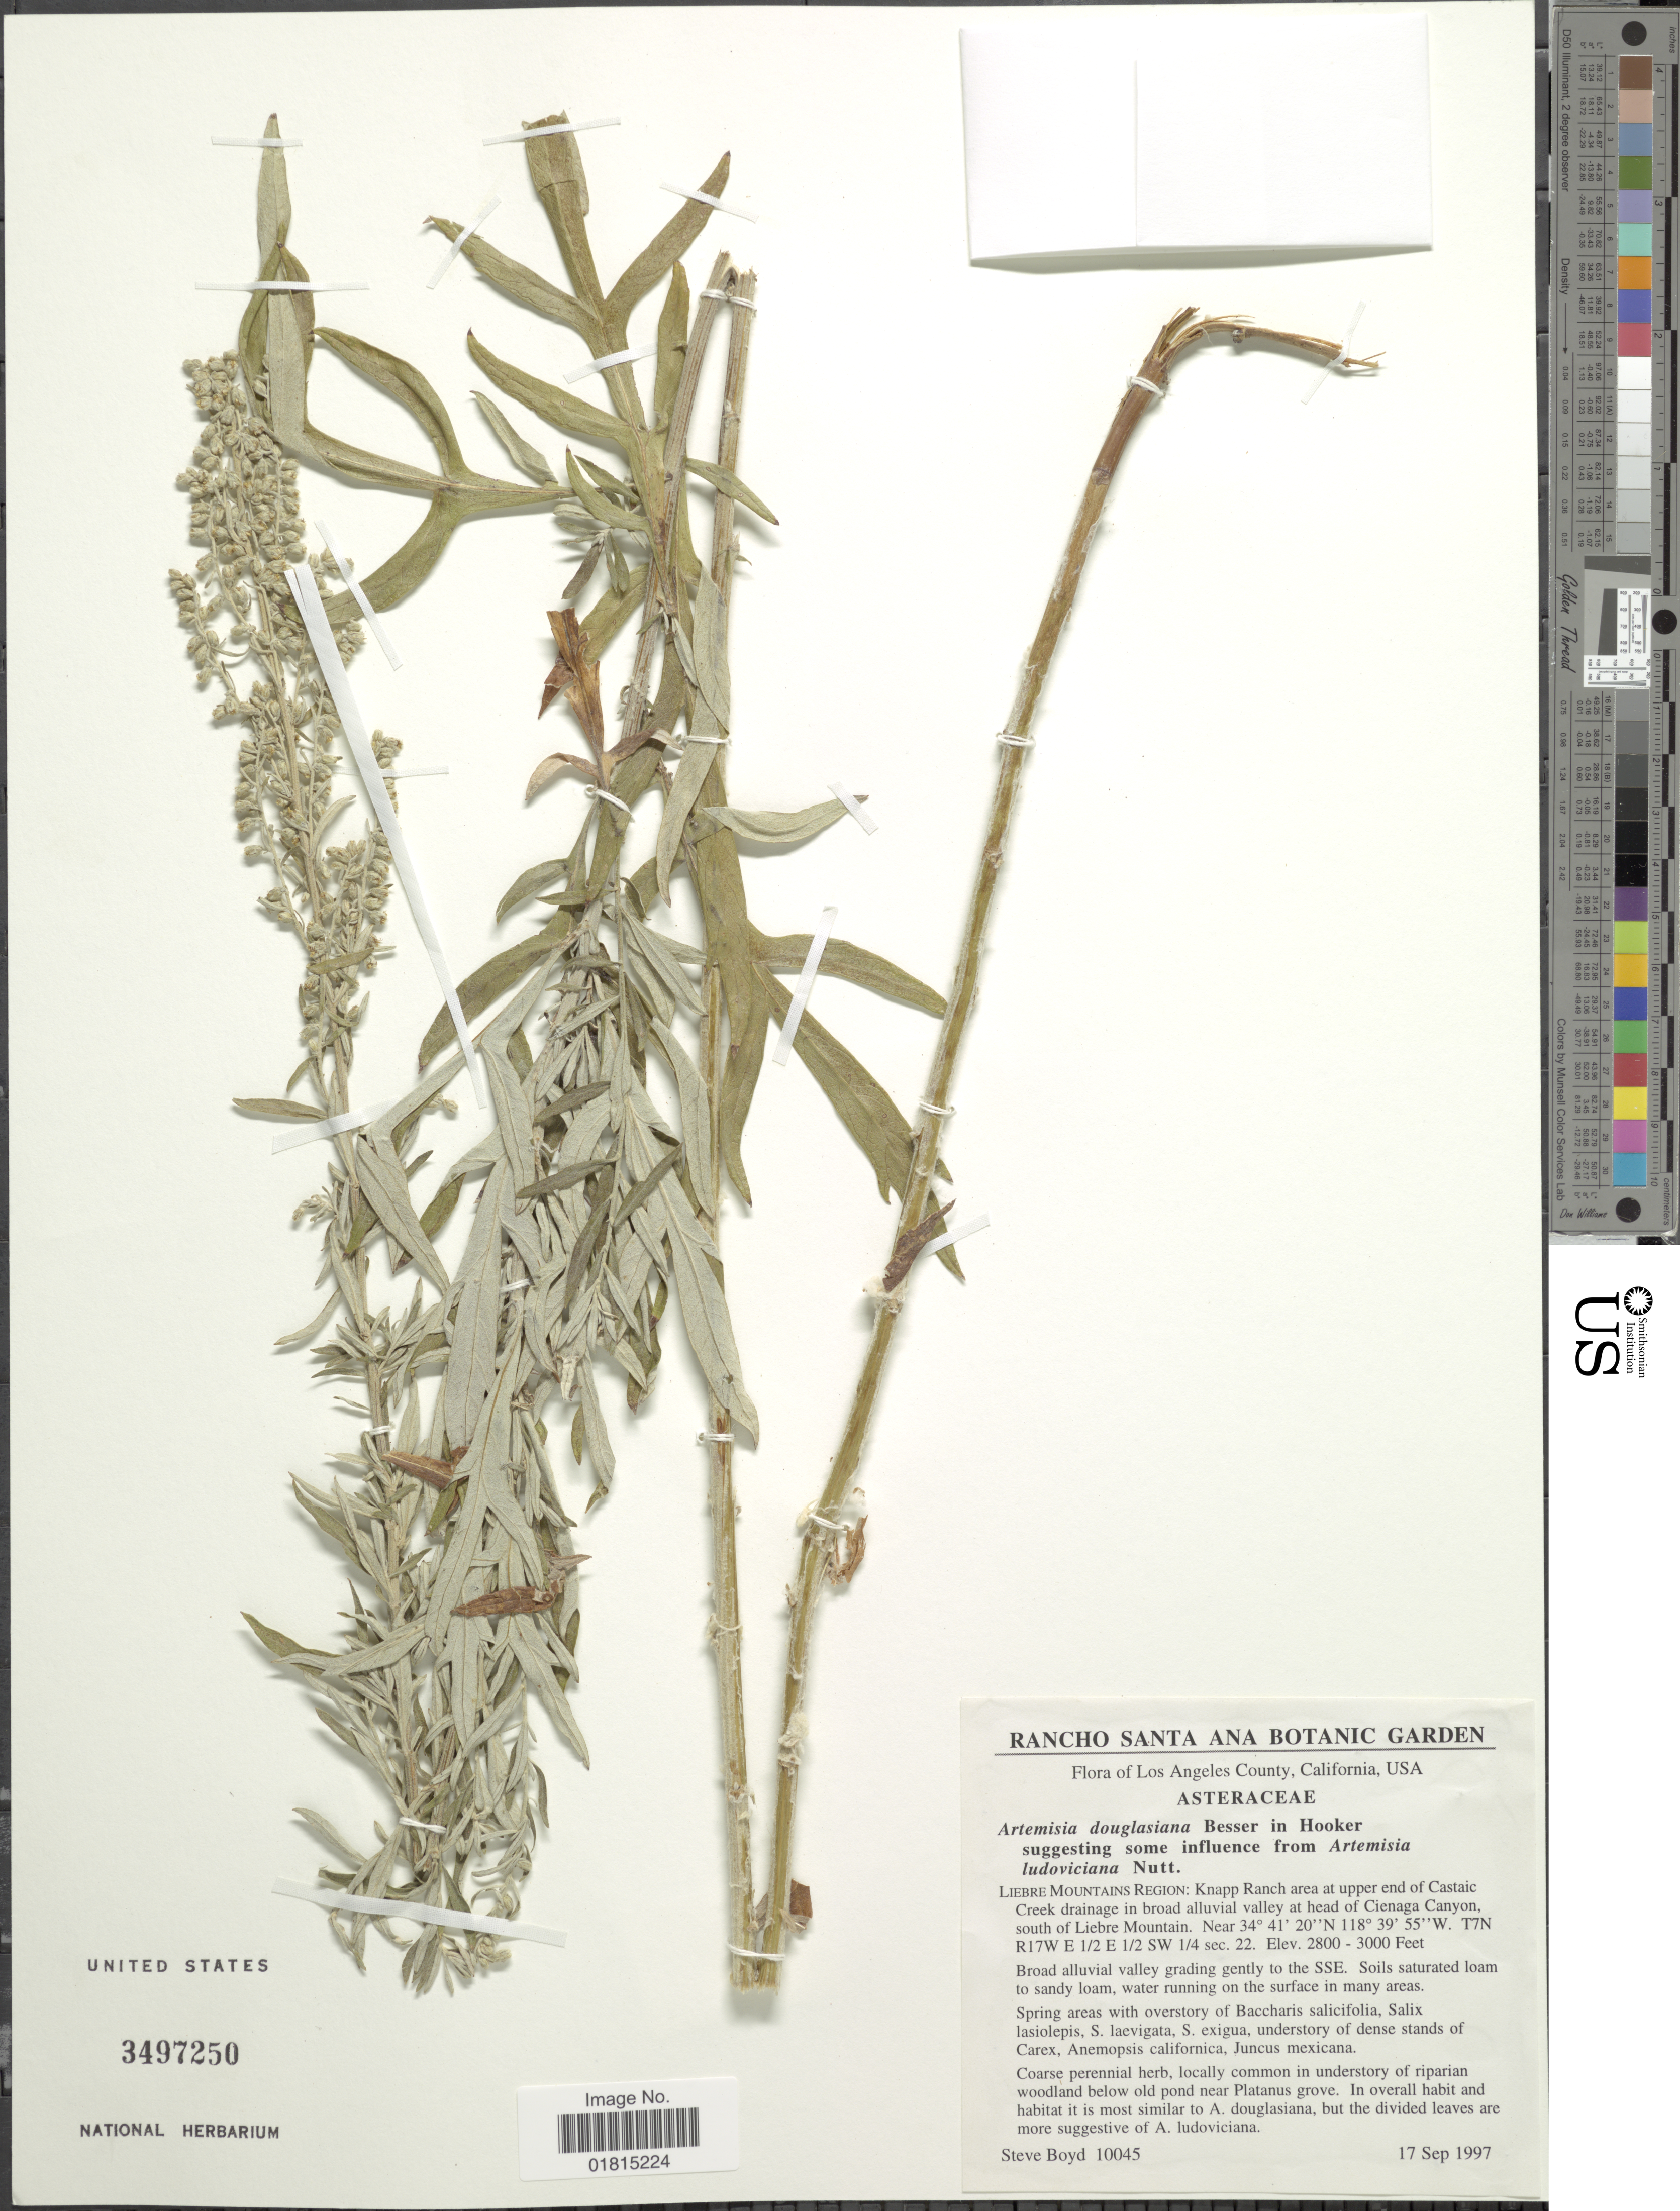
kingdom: Plantae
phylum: Tracheophyta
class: Magnoliopsida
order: Asterales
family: Asteraceae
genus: Artemisia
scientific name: Artemisia douglasiana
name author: Besser ex Hook.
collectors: S. Boyd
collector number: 10045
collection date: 1997-09-17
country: United States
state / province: California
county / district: Los Angeles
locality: Los Angeles County, California, USA. Liebre Mountains Region: Knapp Ranch area at upper end of Castaic Creek drainage in broad alluvial valley at head of Cienaga Canyon, south of Liebre Mountain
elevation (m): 853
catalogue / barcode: US 3497250